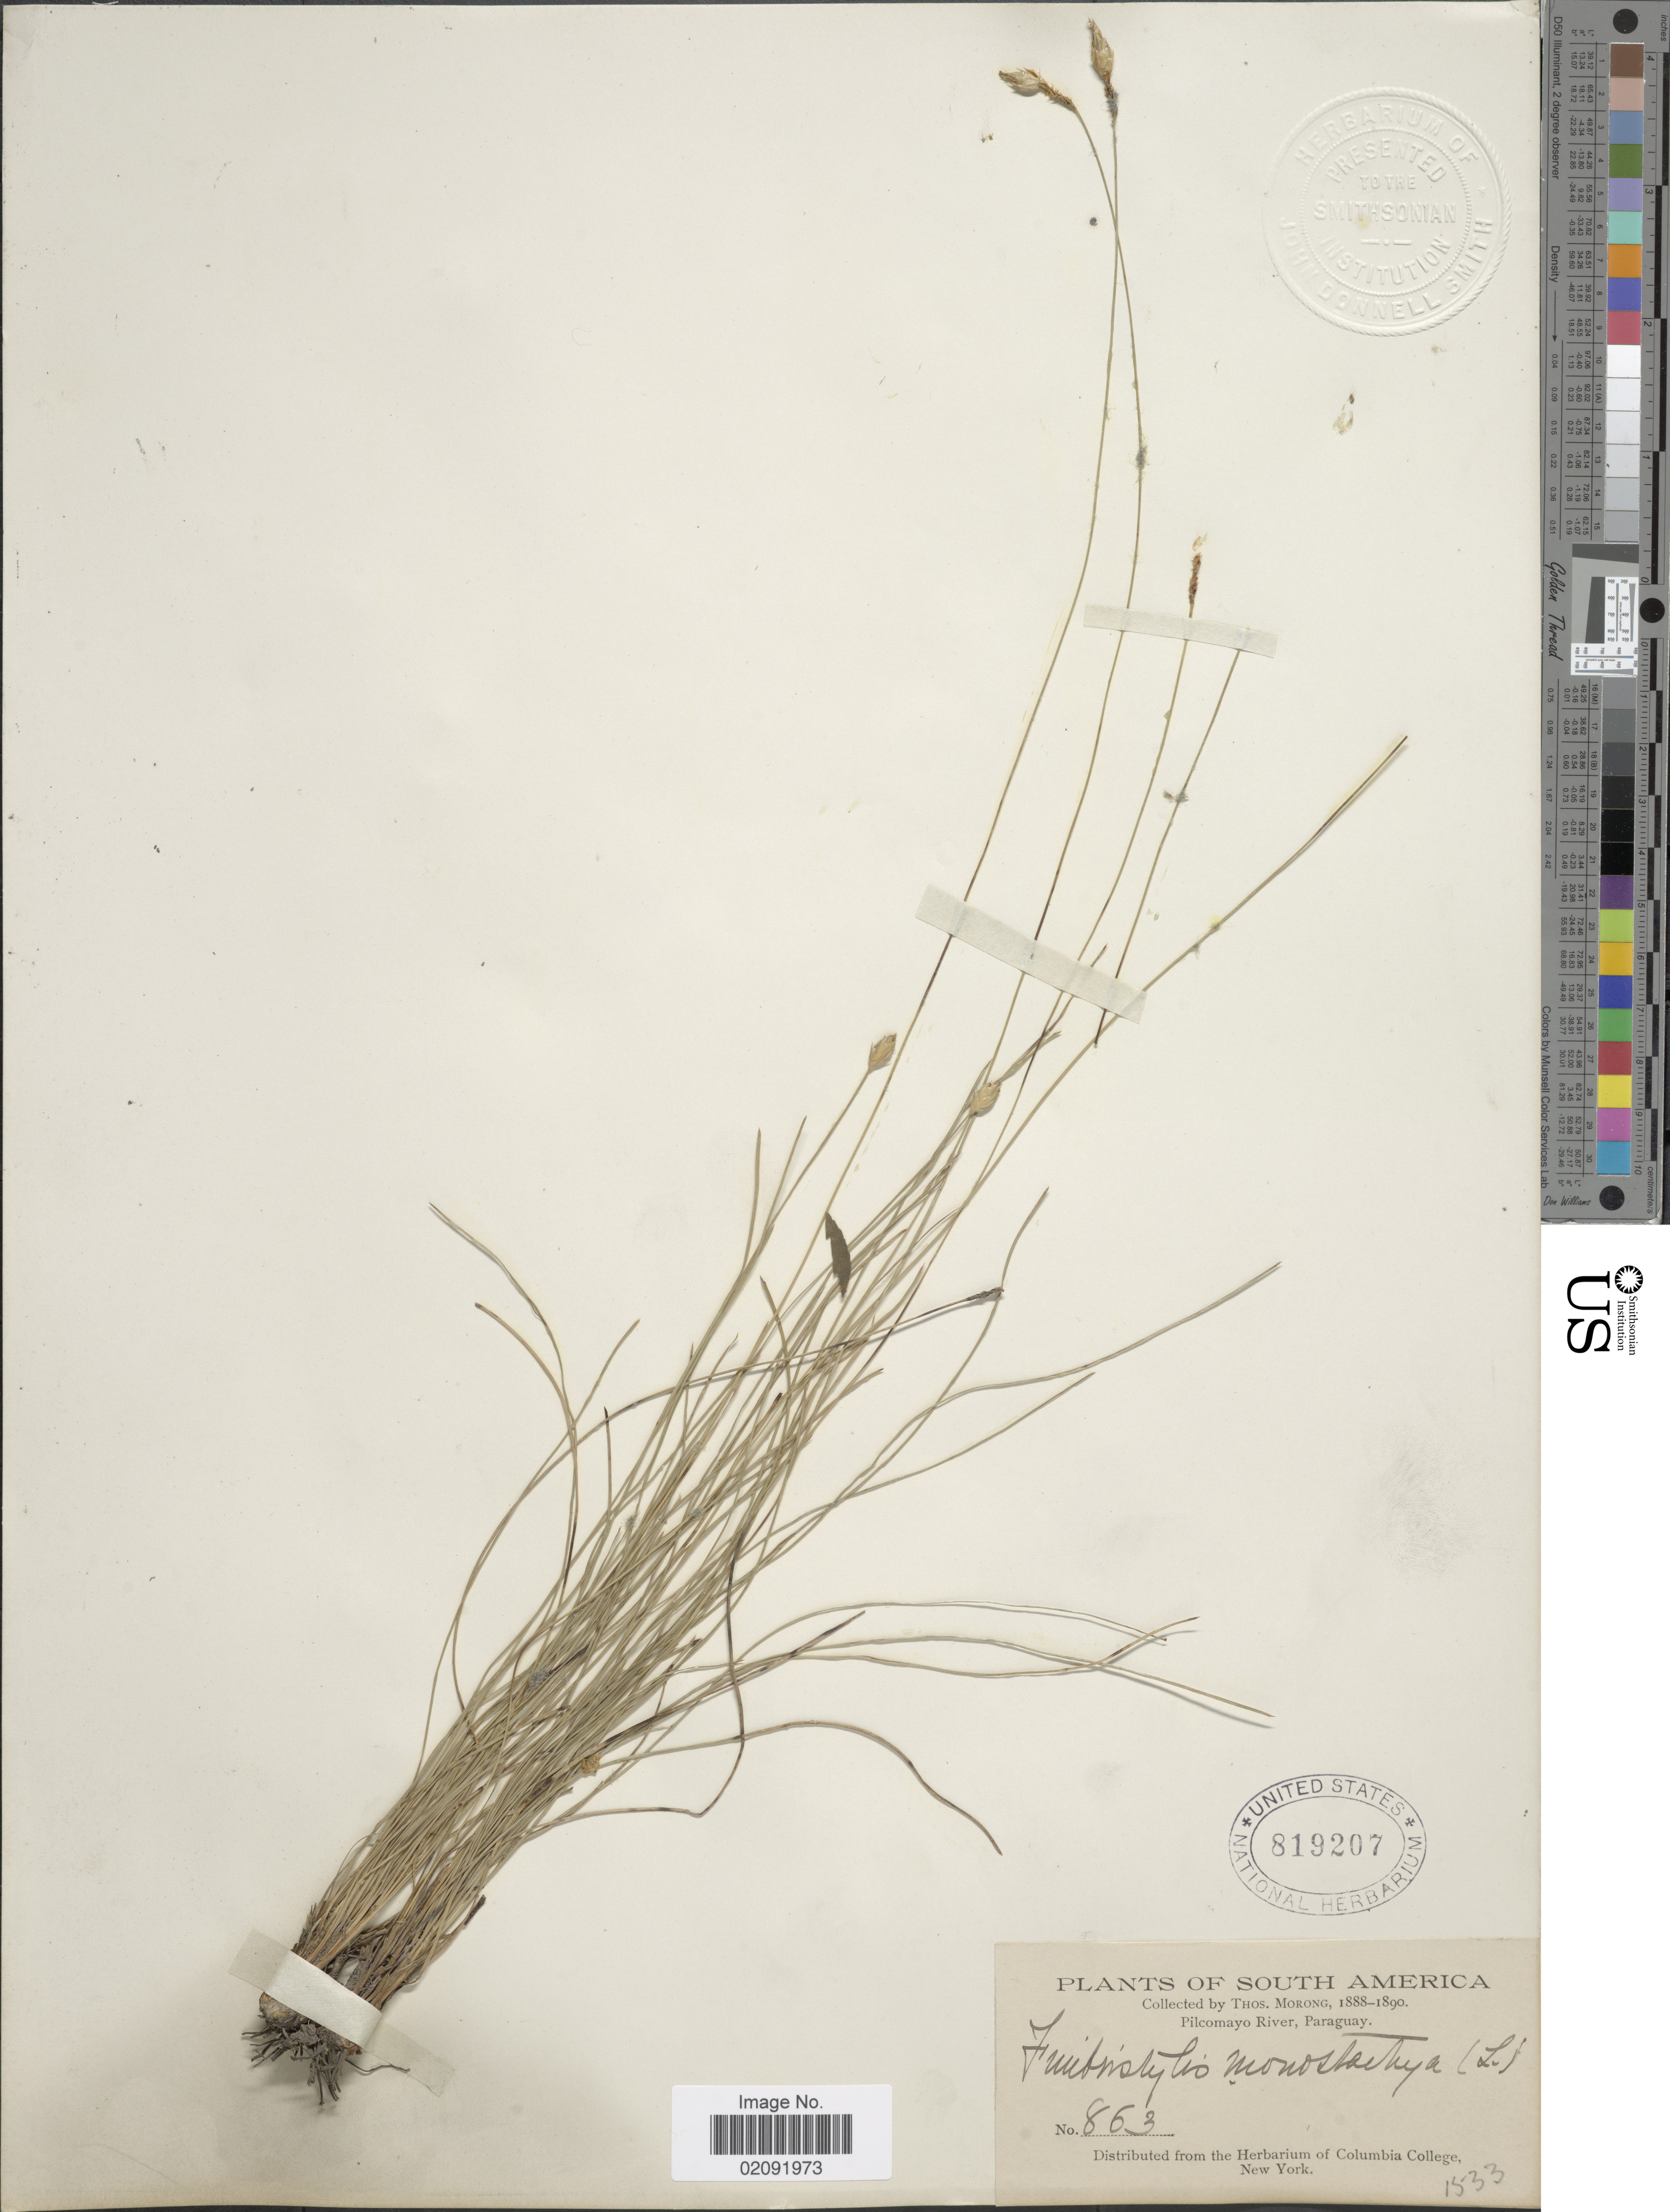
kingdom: Plantae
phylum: Tracheophyta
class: Liliopsida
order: Poales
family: Cyperaceae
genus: Abildgaardia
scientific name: Abildgaardia ovata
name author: (Burm. f.) Kral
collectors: T. Morong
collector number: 863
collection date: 1888/1890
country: Paraguay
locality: Pilcomayo River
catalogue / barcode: US 819207